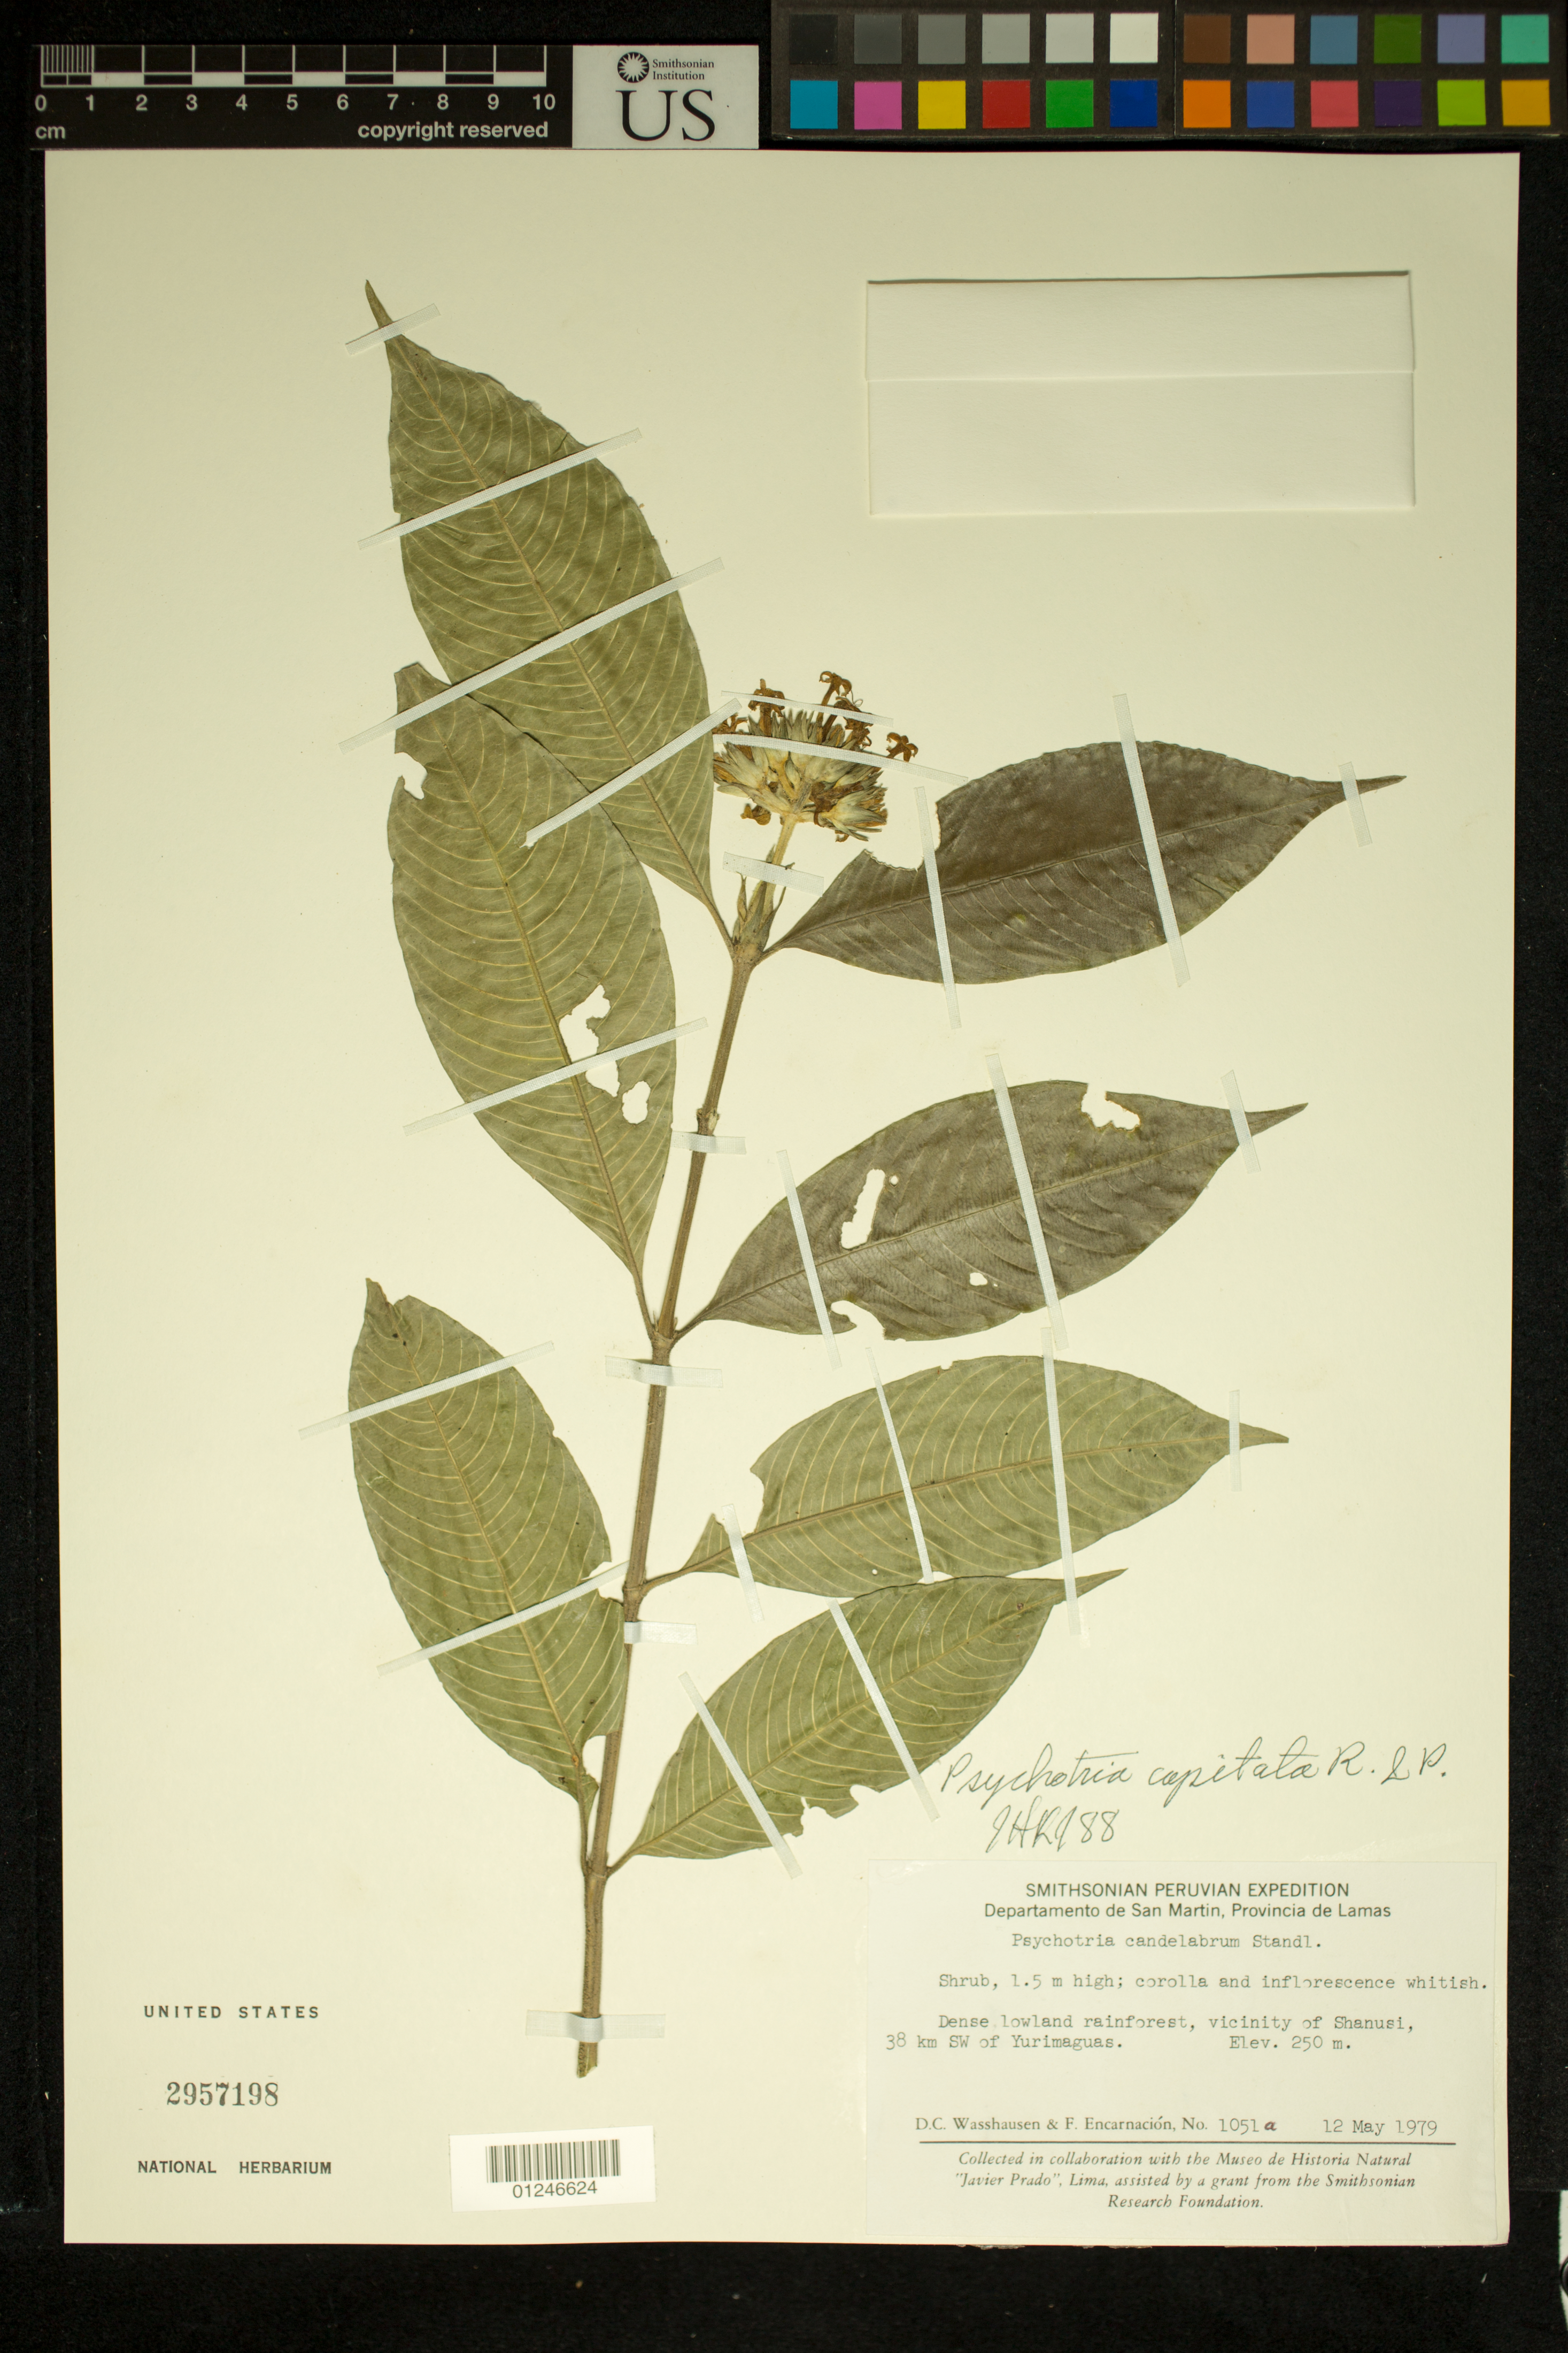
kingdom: Plantae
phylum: Tracheophyta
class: Magnoliopsida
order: Gentianales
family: Rubiaceae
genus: Psychotria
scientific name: Psychotria capitata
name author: Ruiz & Pav.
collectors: D. C. Wasshausen & F. Encarnación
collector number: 1051a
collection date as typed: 12 May 1979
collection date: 1979-05-12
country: Peru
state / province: San Martín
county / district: Lamas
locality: vicinity of Shanusi, 38 km SW of Yurimaguas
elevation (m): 250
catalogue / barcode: US 2957198